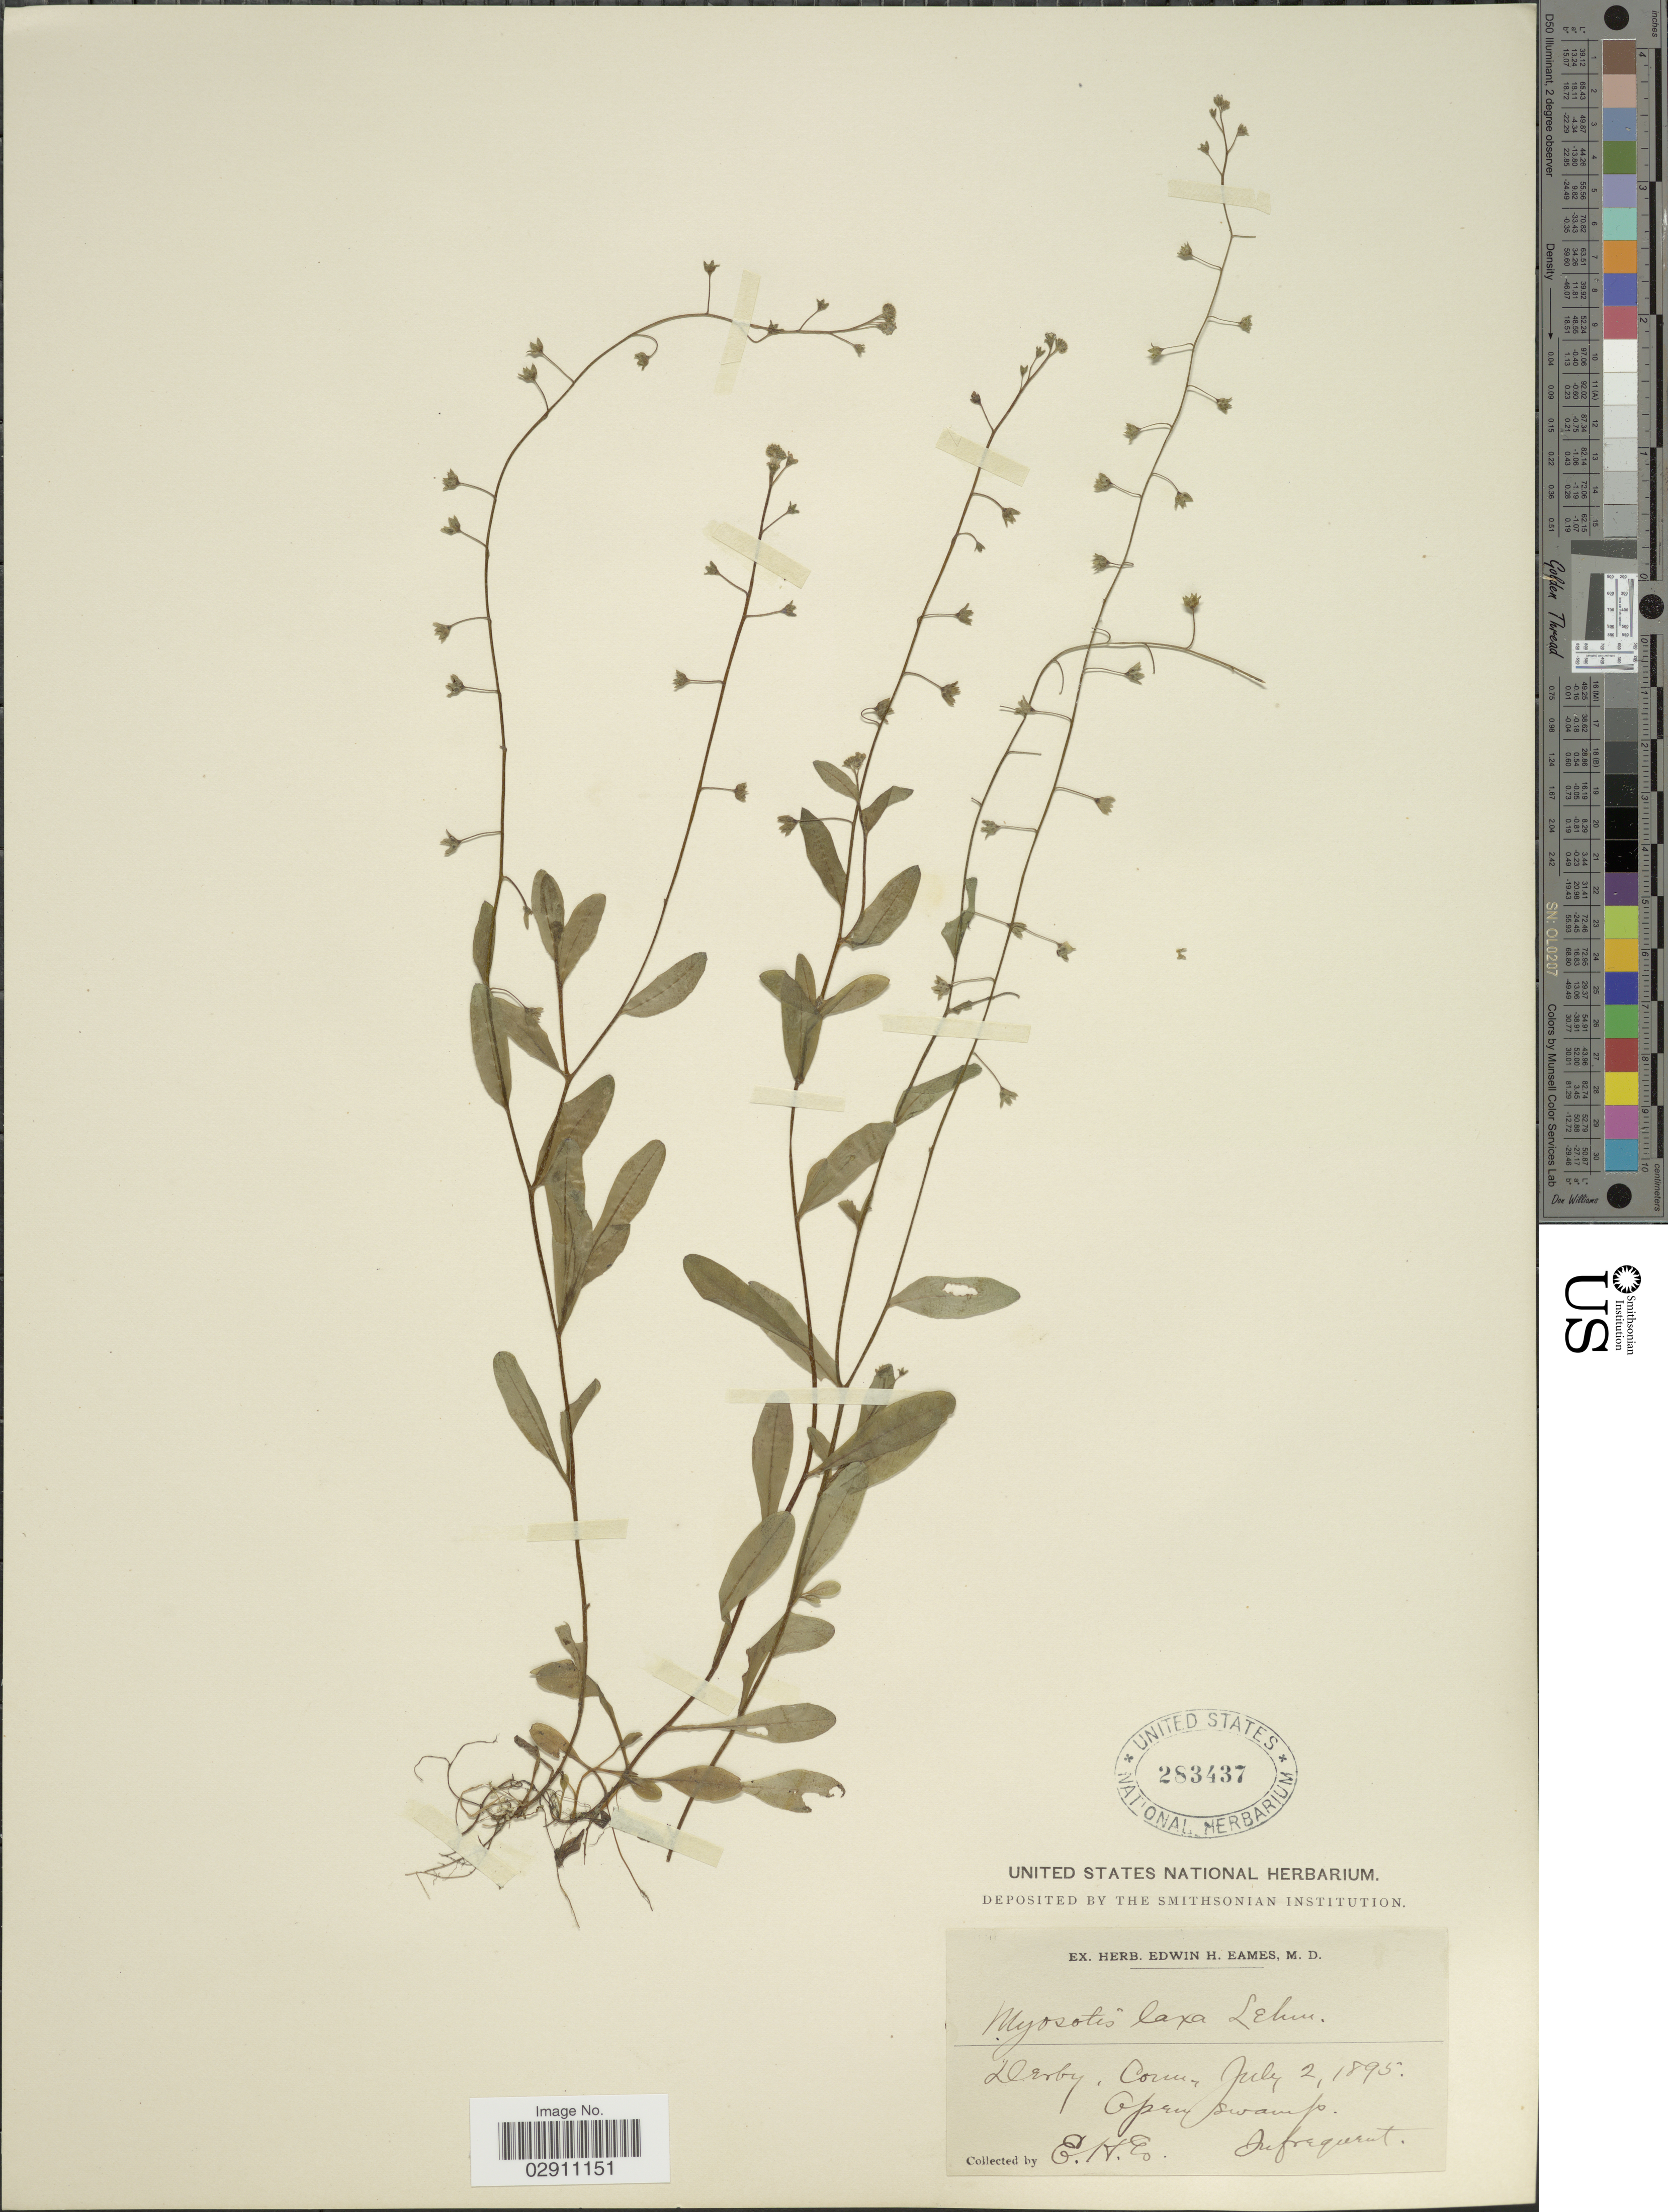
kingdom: Plantae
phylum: Tracheophyta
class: Magnoliopsida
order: Boraginales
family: Boraginaceae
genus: Myosotis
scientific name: Myosotis laxa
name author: F. Lehm.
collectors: E. H. Eames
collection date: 1895-07-02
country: United States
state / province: Connecticut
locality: Derby, Apsen Swamp.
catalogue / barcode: US 283437